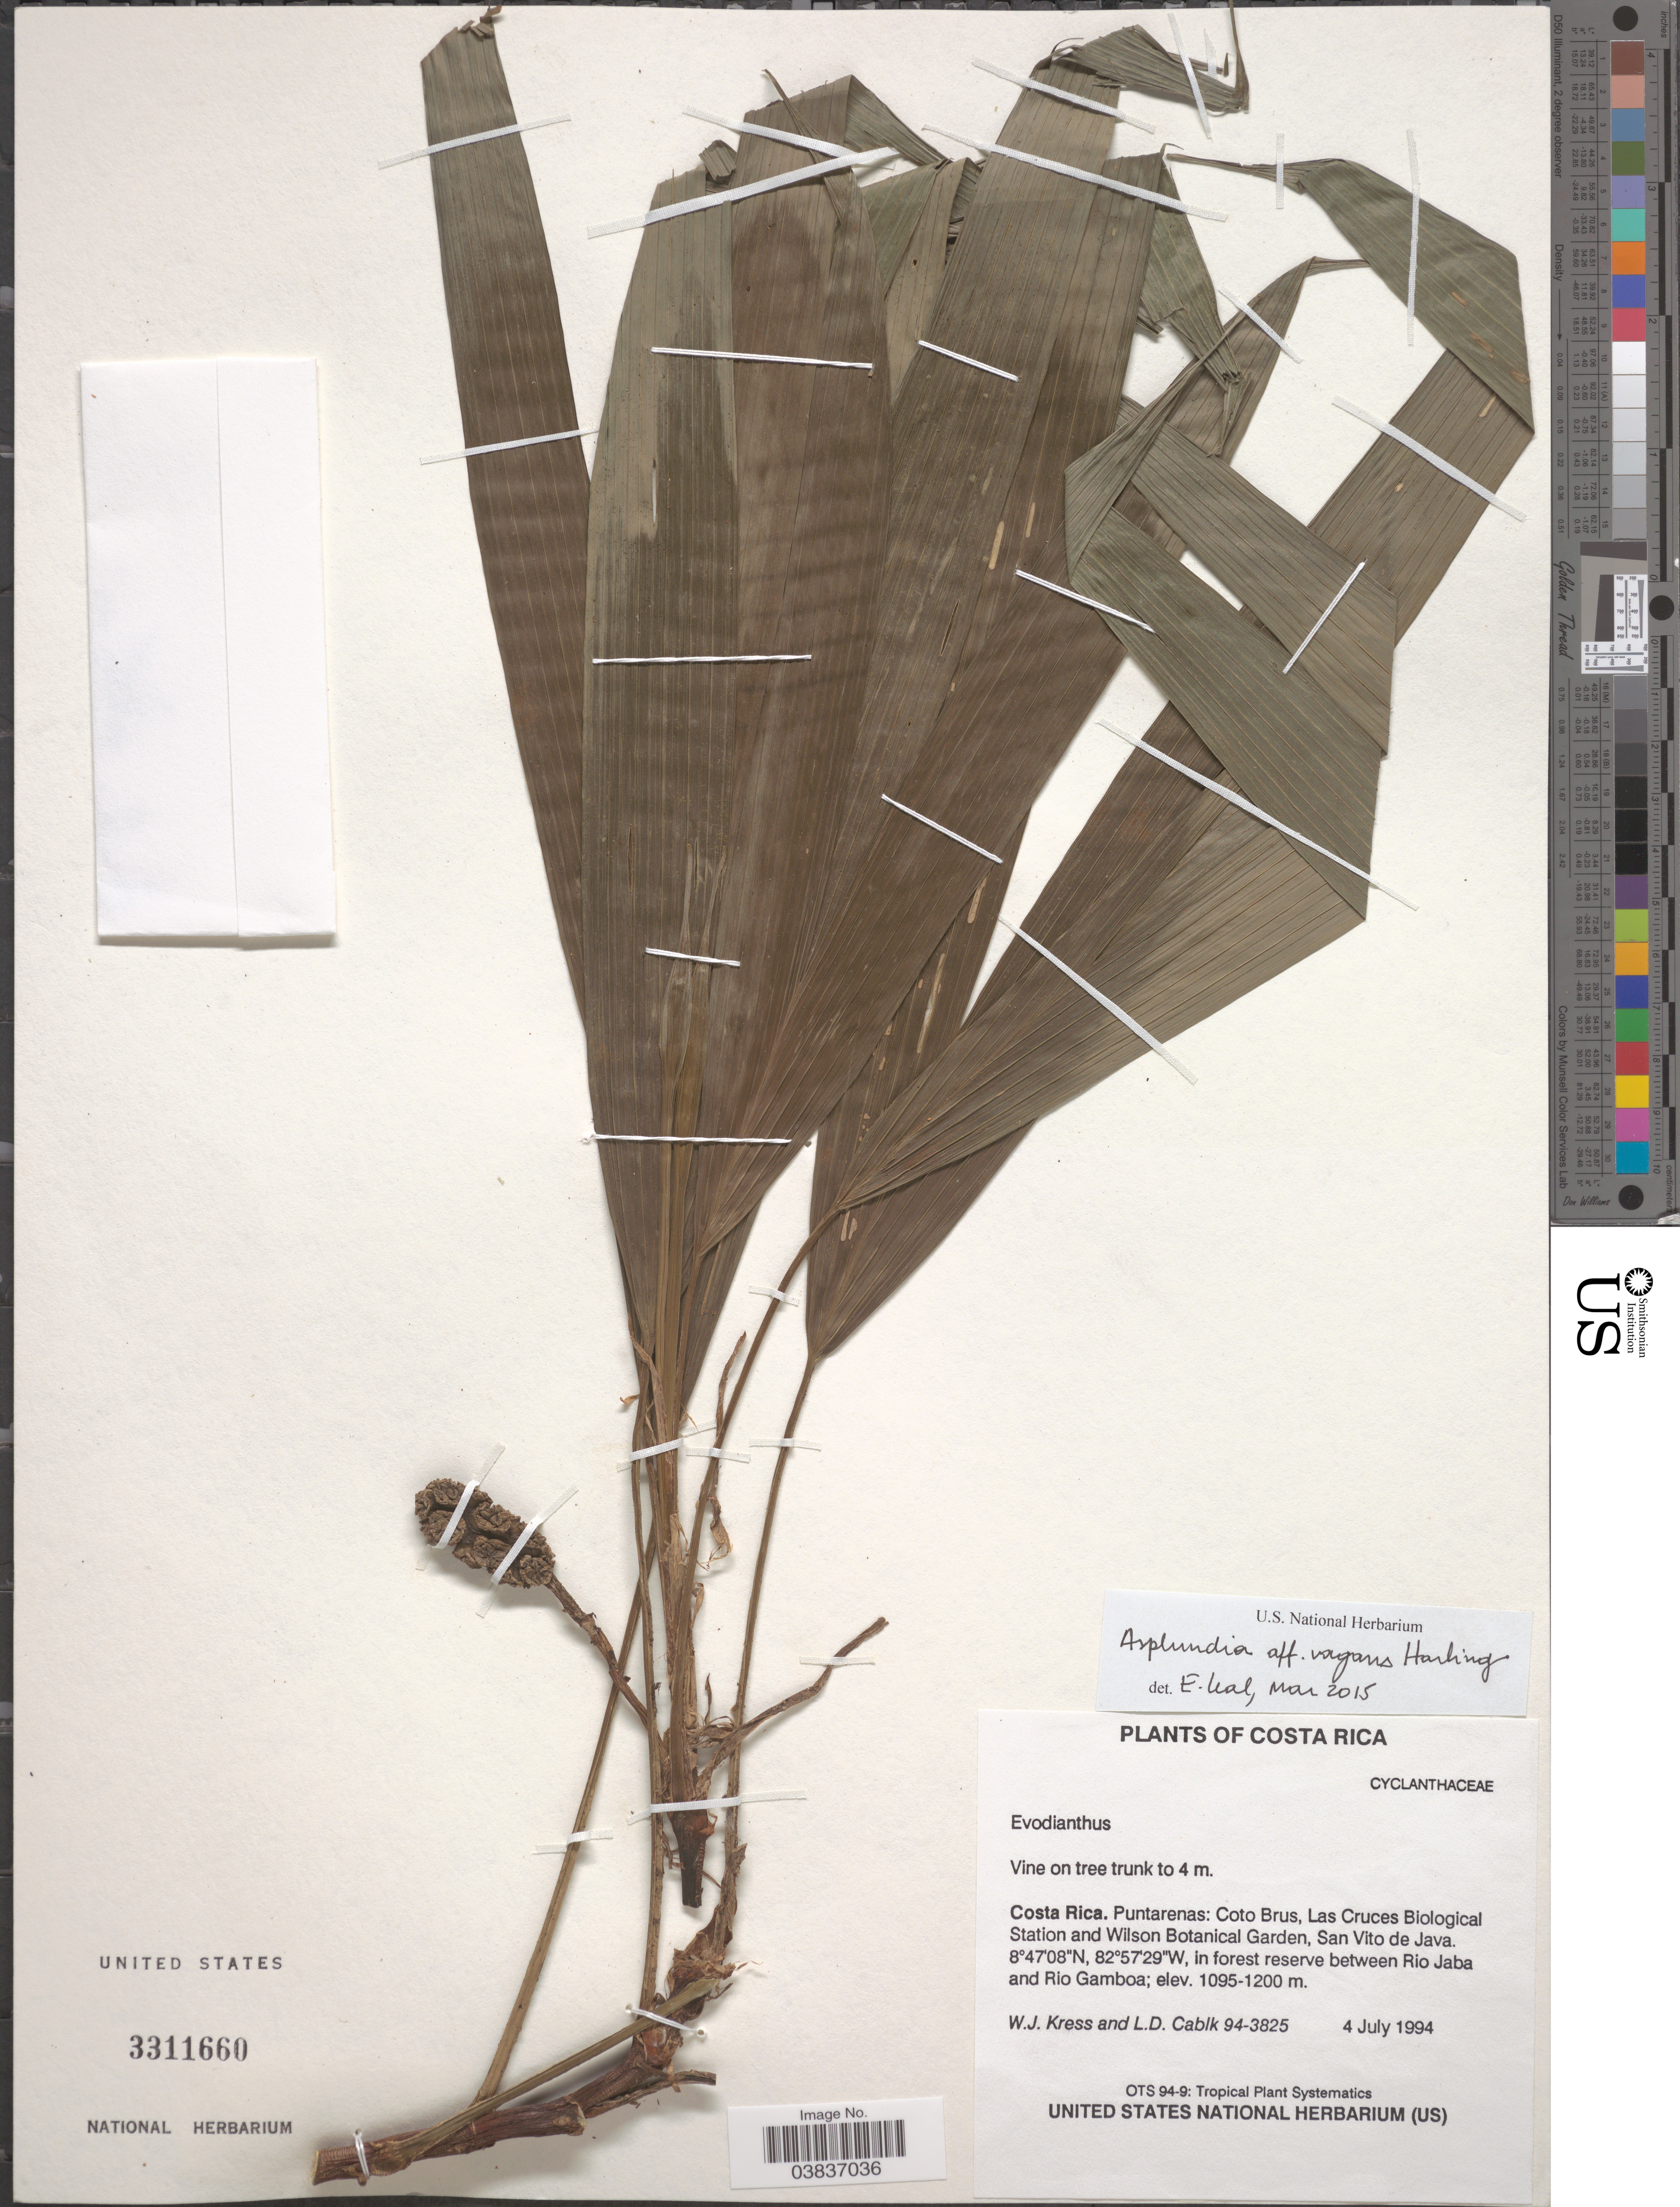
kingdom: Plantae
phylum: Tracheophyta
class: Liliopsida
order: Pandanales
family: Cyclanthaceae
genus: Asplundia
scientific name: Asplundia vagans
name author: Harling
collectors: W. J. Kress & L. Cablk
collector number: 94-3825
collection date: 1994-07-04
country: Costa Rica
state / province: Puntarenas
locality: Coto Brus, Las Cruces Biological Station and Wilson Botanical Garden, San Vito de Java, between Rio Jaba and Rio Gamboa.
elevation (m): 1095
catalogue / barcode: US 3311660